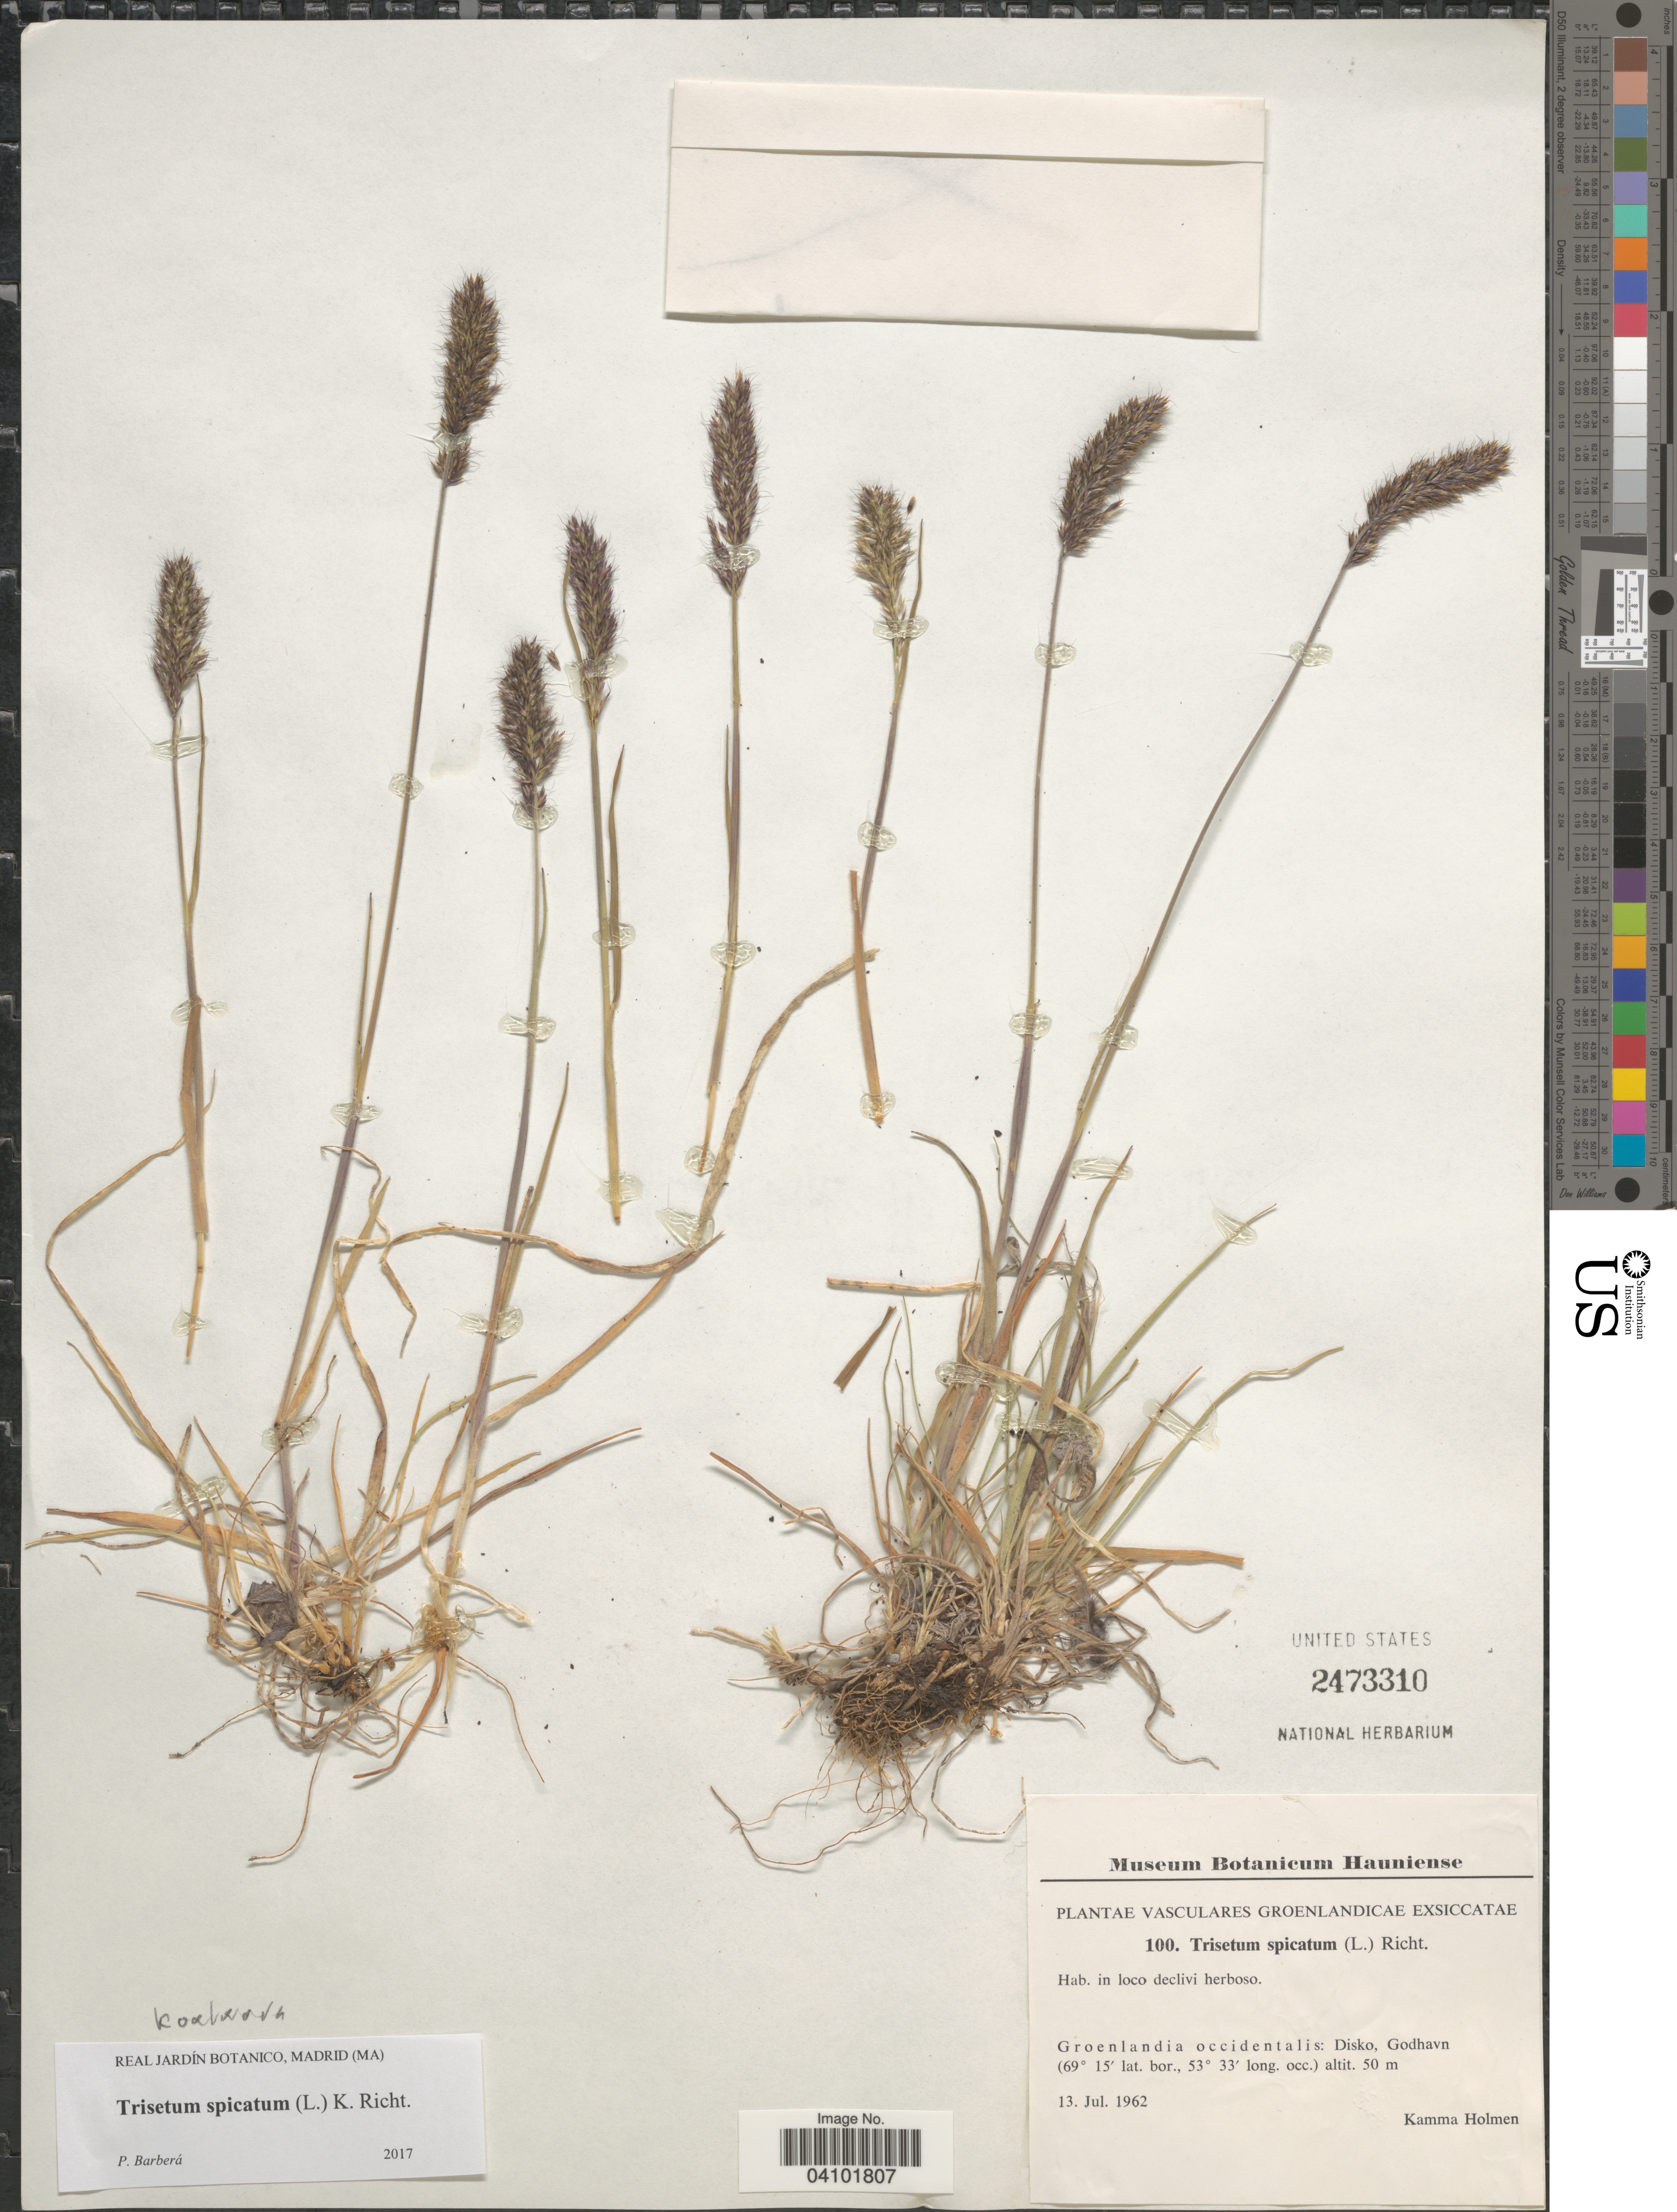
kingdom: Plantae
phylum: Tracheophyta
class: Liliopsida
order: Poales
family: Poaceae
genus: Koeleria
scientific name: Koeleria spicata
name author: (L.) Barberá et al.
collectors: K. A. Holmen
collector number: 100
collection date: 1962-07-13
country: Greenland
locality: Groenlandia occidentalis: Disko, Godhavn.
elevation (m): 50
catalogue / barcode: US 2473310